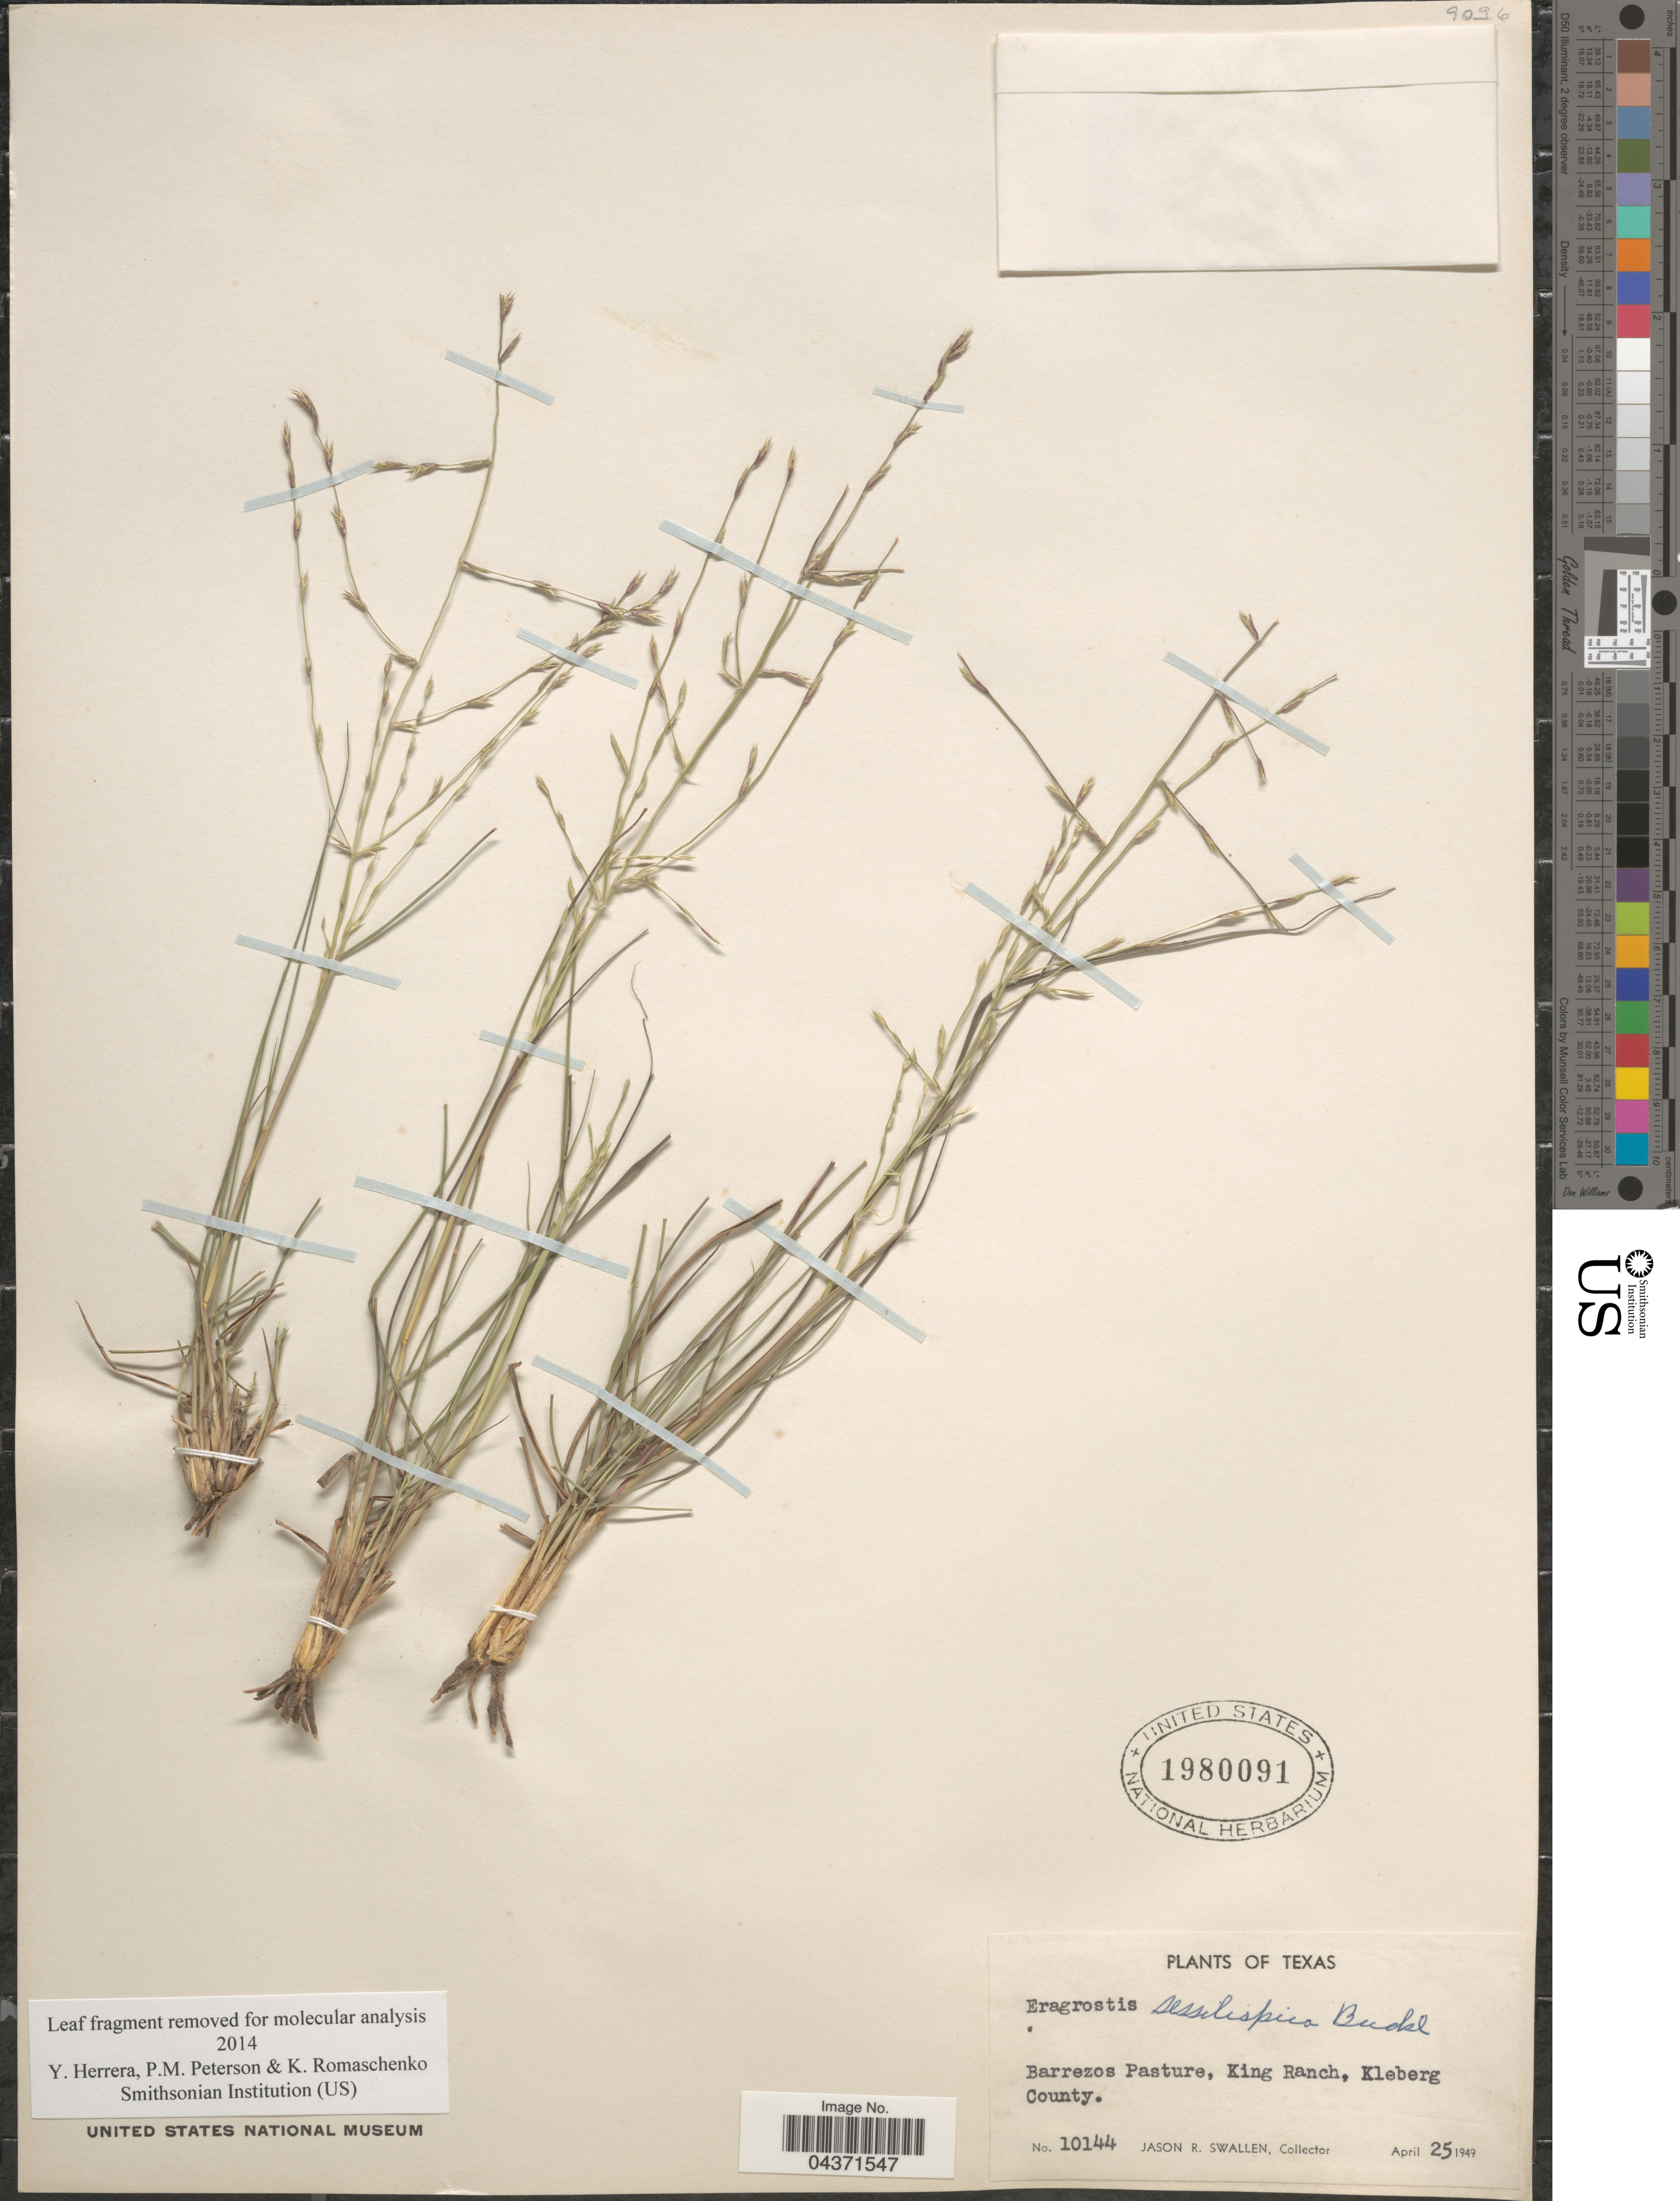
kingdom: Plantae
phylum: Tracheophyta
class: Liliopsida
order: Poales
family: Poaceae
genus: Eragrostis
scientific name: Eragrostis sessilispica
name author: Buckley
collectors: J. R. Swallen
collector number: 10144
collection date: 1949-04-25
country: United States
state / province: Texas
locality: Barrezos Pasture, King Ranch, Kleberg County.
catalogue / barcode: US 1980091